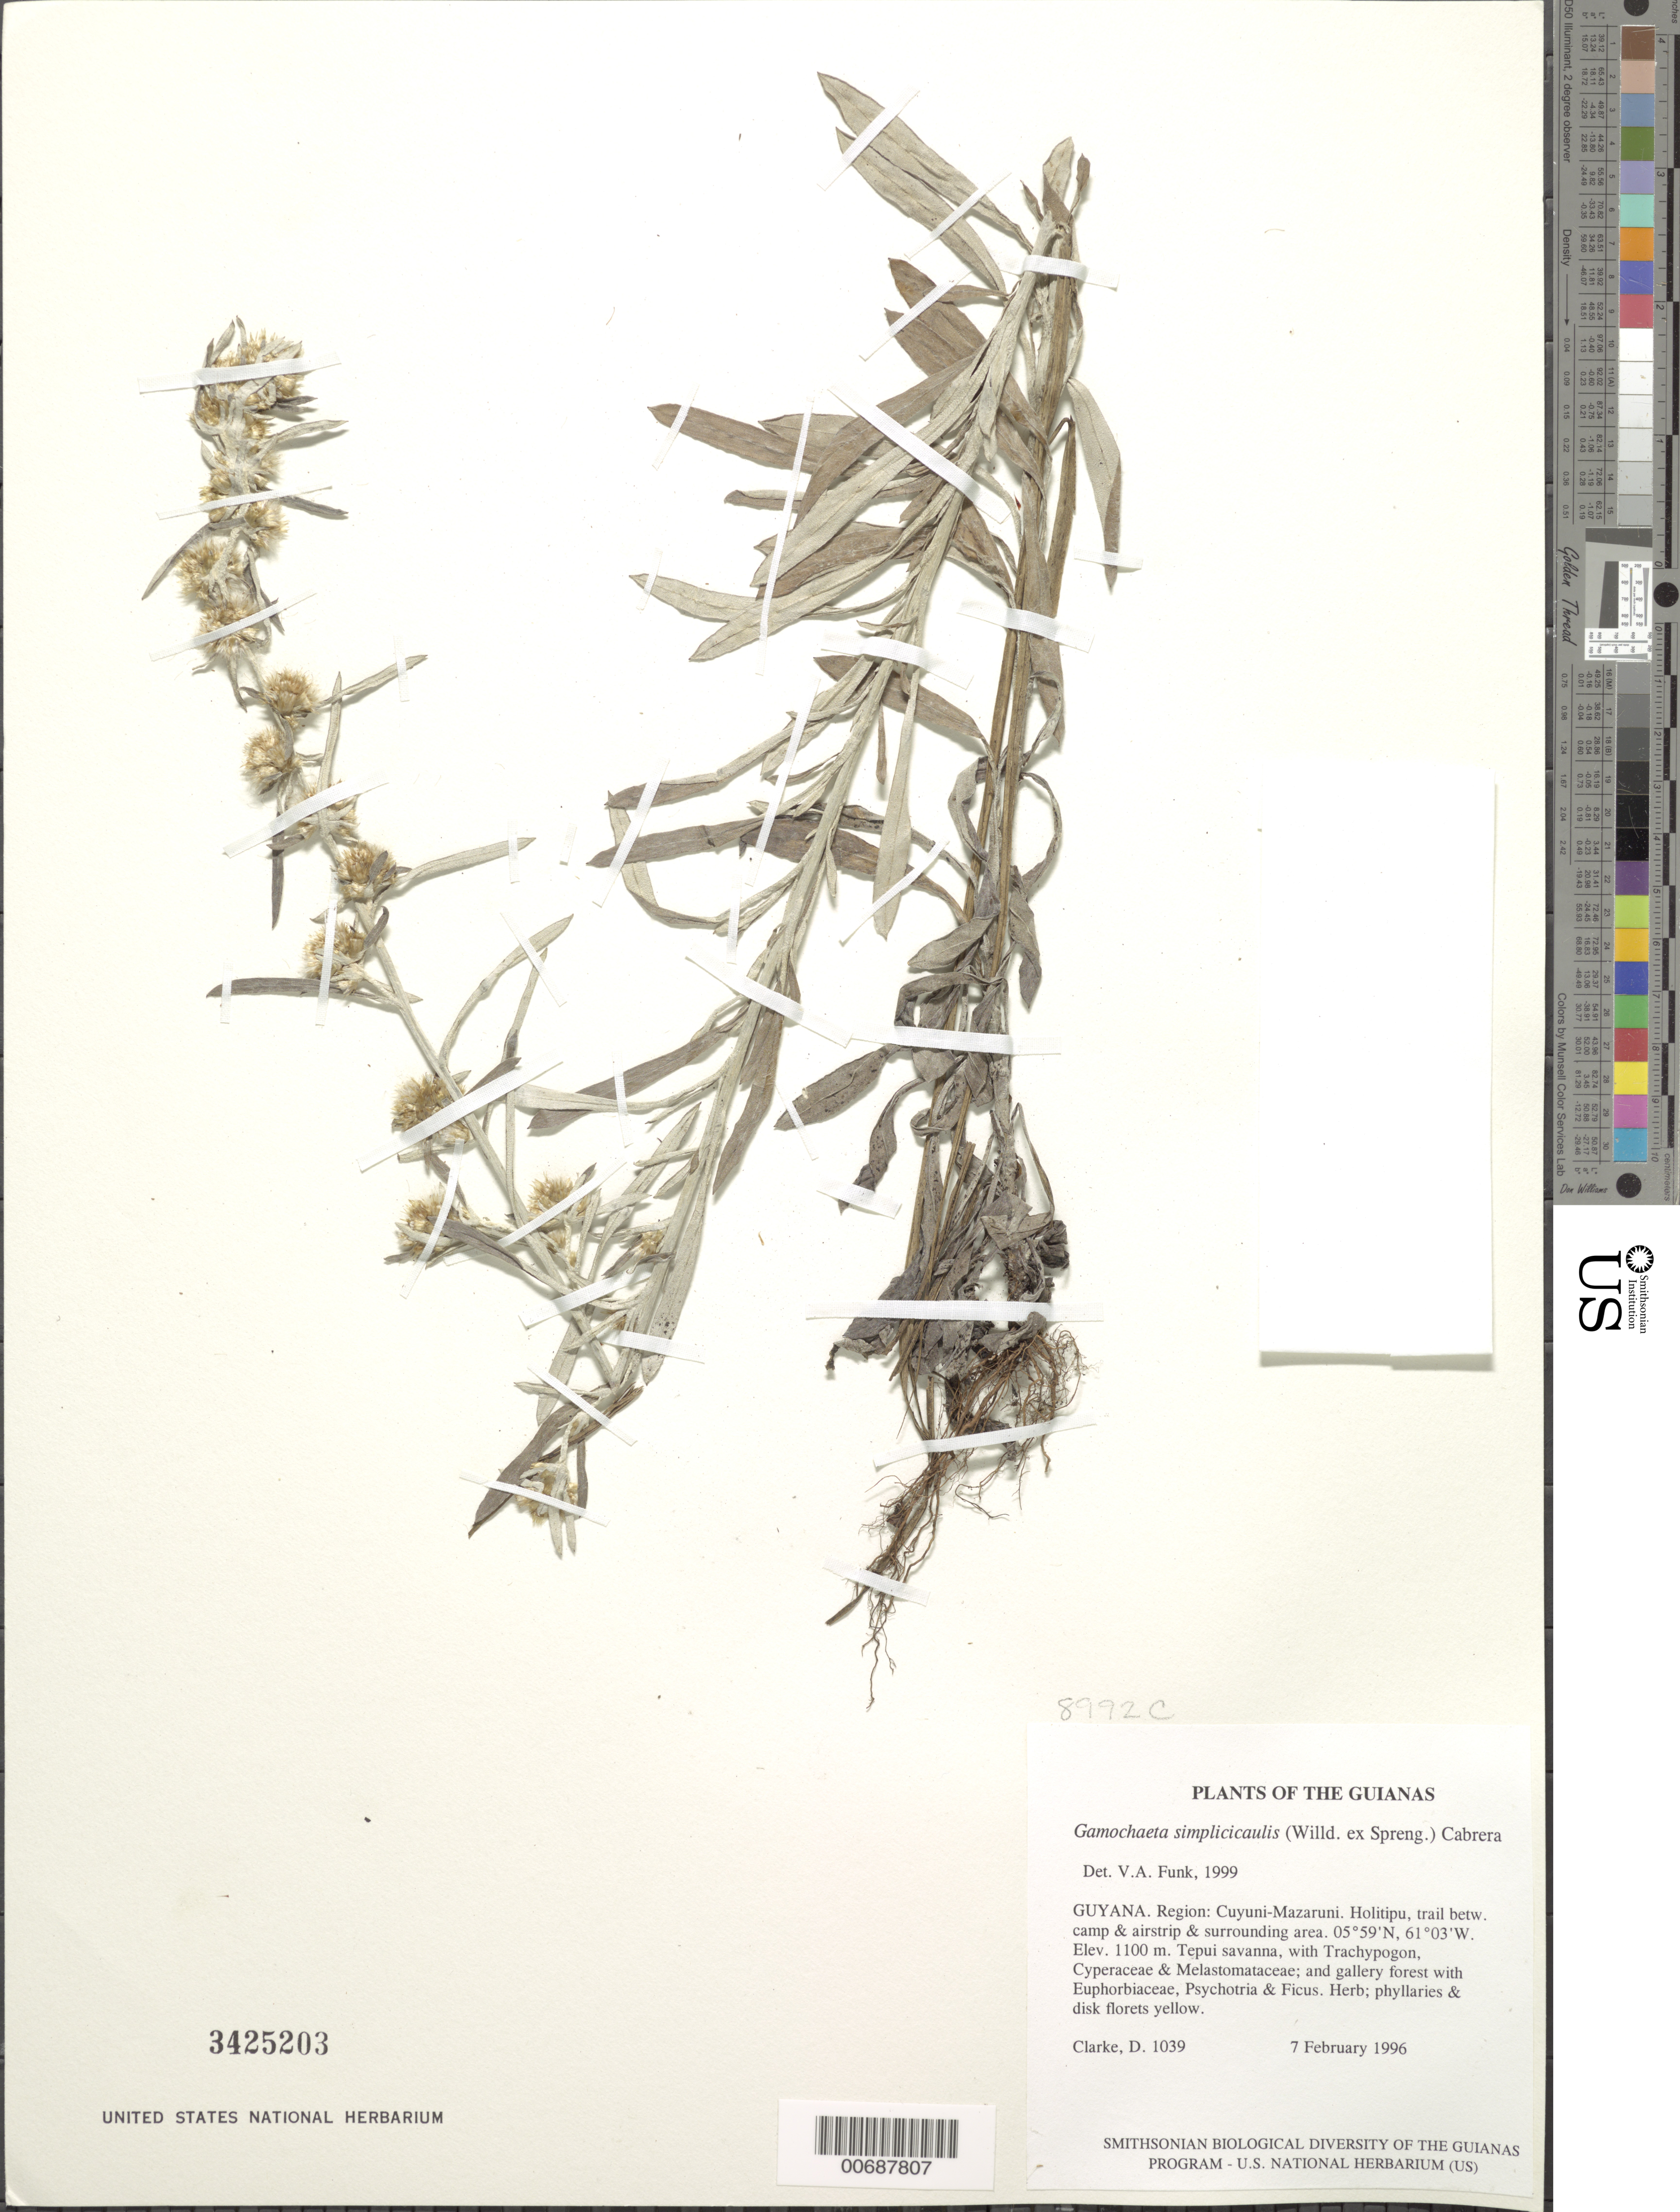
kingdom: Plantae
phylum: Tracheophyta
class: Magnoliopsida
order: Asterales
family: Asteraceae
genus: Gamochaeta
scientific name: Gamochaeta simplicicaulis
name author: (Willd. ex Spreng.) Cabrera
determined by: Funk, Vicki A., (BOT), Smithsonian Institution - National Museum of Natural History (UNITED STATES)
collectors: H. D. Clarke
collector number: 1039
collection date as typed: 7 February 1996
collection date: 1996-02-07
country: Guyana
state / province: Cuyuni-Mazaruni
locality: Holitipu, trail between camp & airstrip & surrounding area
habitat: Tepui savanna, with Trachypogon, Cyperaceae & Melastomataceae; and gallery forest with Euphorbiaceae, Psychotria & Ficus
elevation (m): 1100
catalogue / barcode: US 3425203